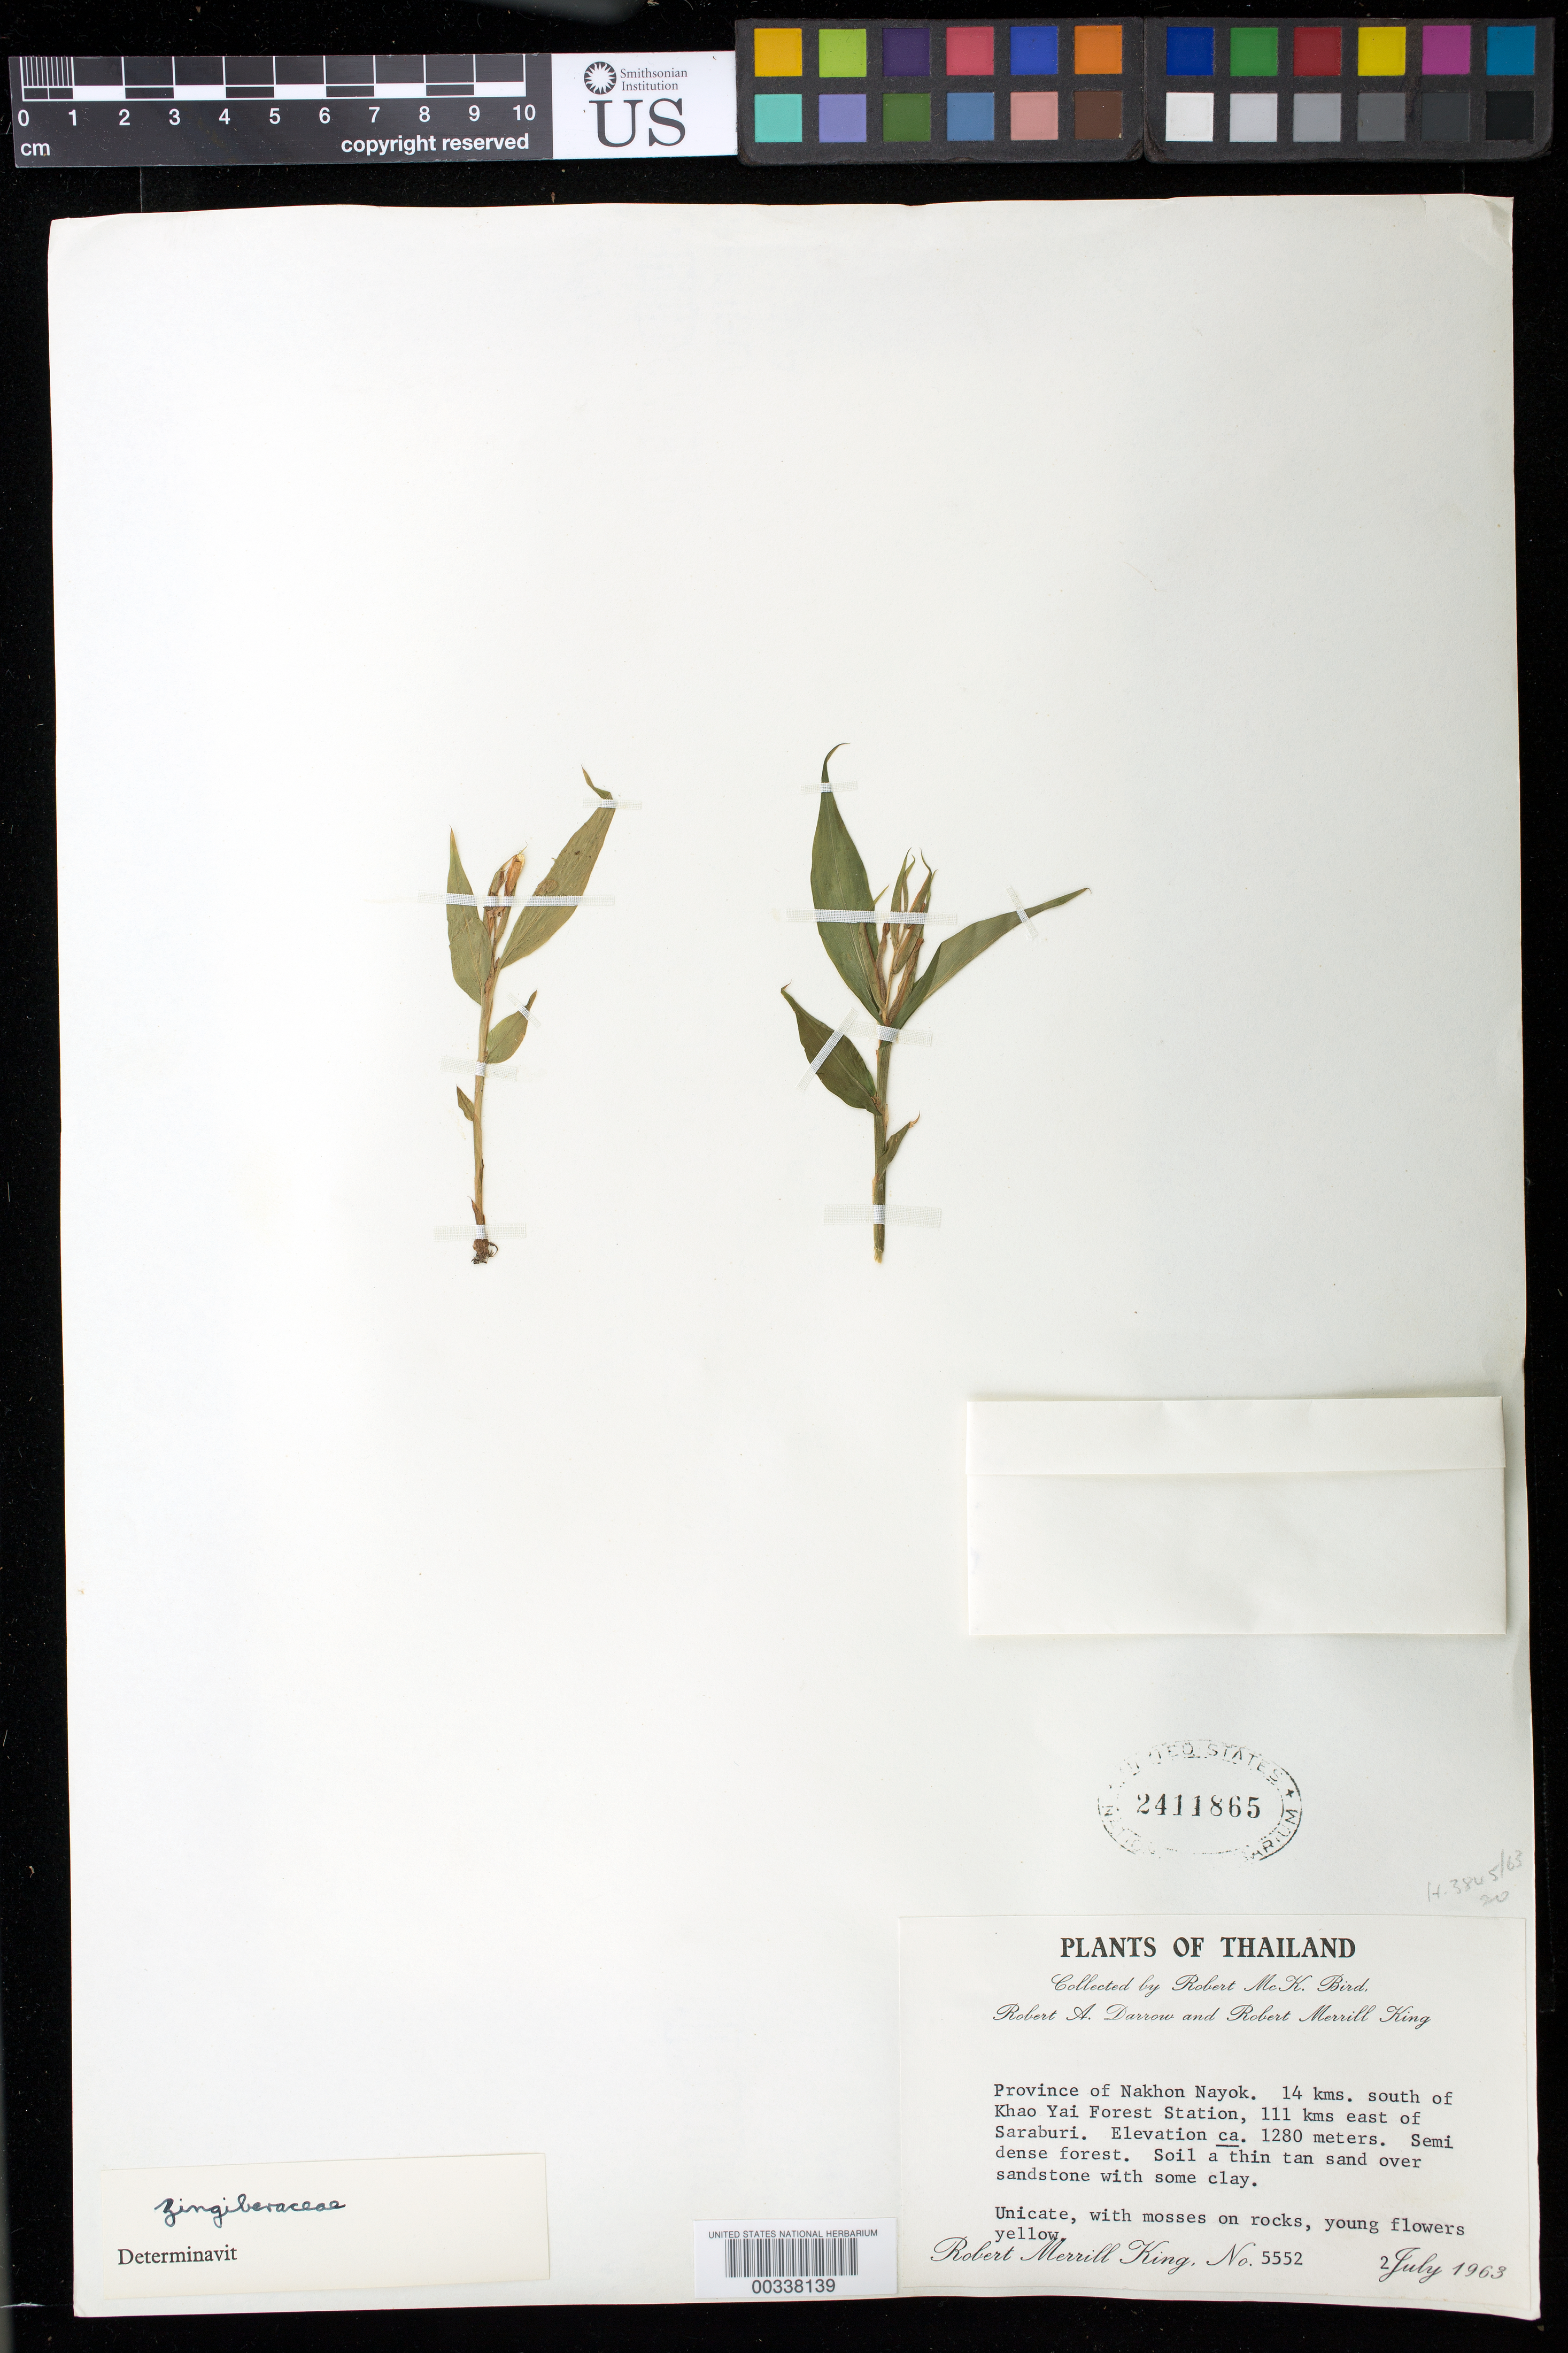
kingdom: Plantae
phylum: Tracheophyta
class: Liliopsida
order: Zingiberales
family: Zingiberaceae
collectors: R. M. King, R. M. Bird & R. A. Darrow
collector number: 5552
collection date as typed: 02 Jul 1963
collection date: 1963-07-02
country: Thailand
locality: Prov of nakhon nayok, 14 km s of khao yai forest station, 111 km e of saraburi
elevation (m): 1280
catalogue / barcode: US 2411865